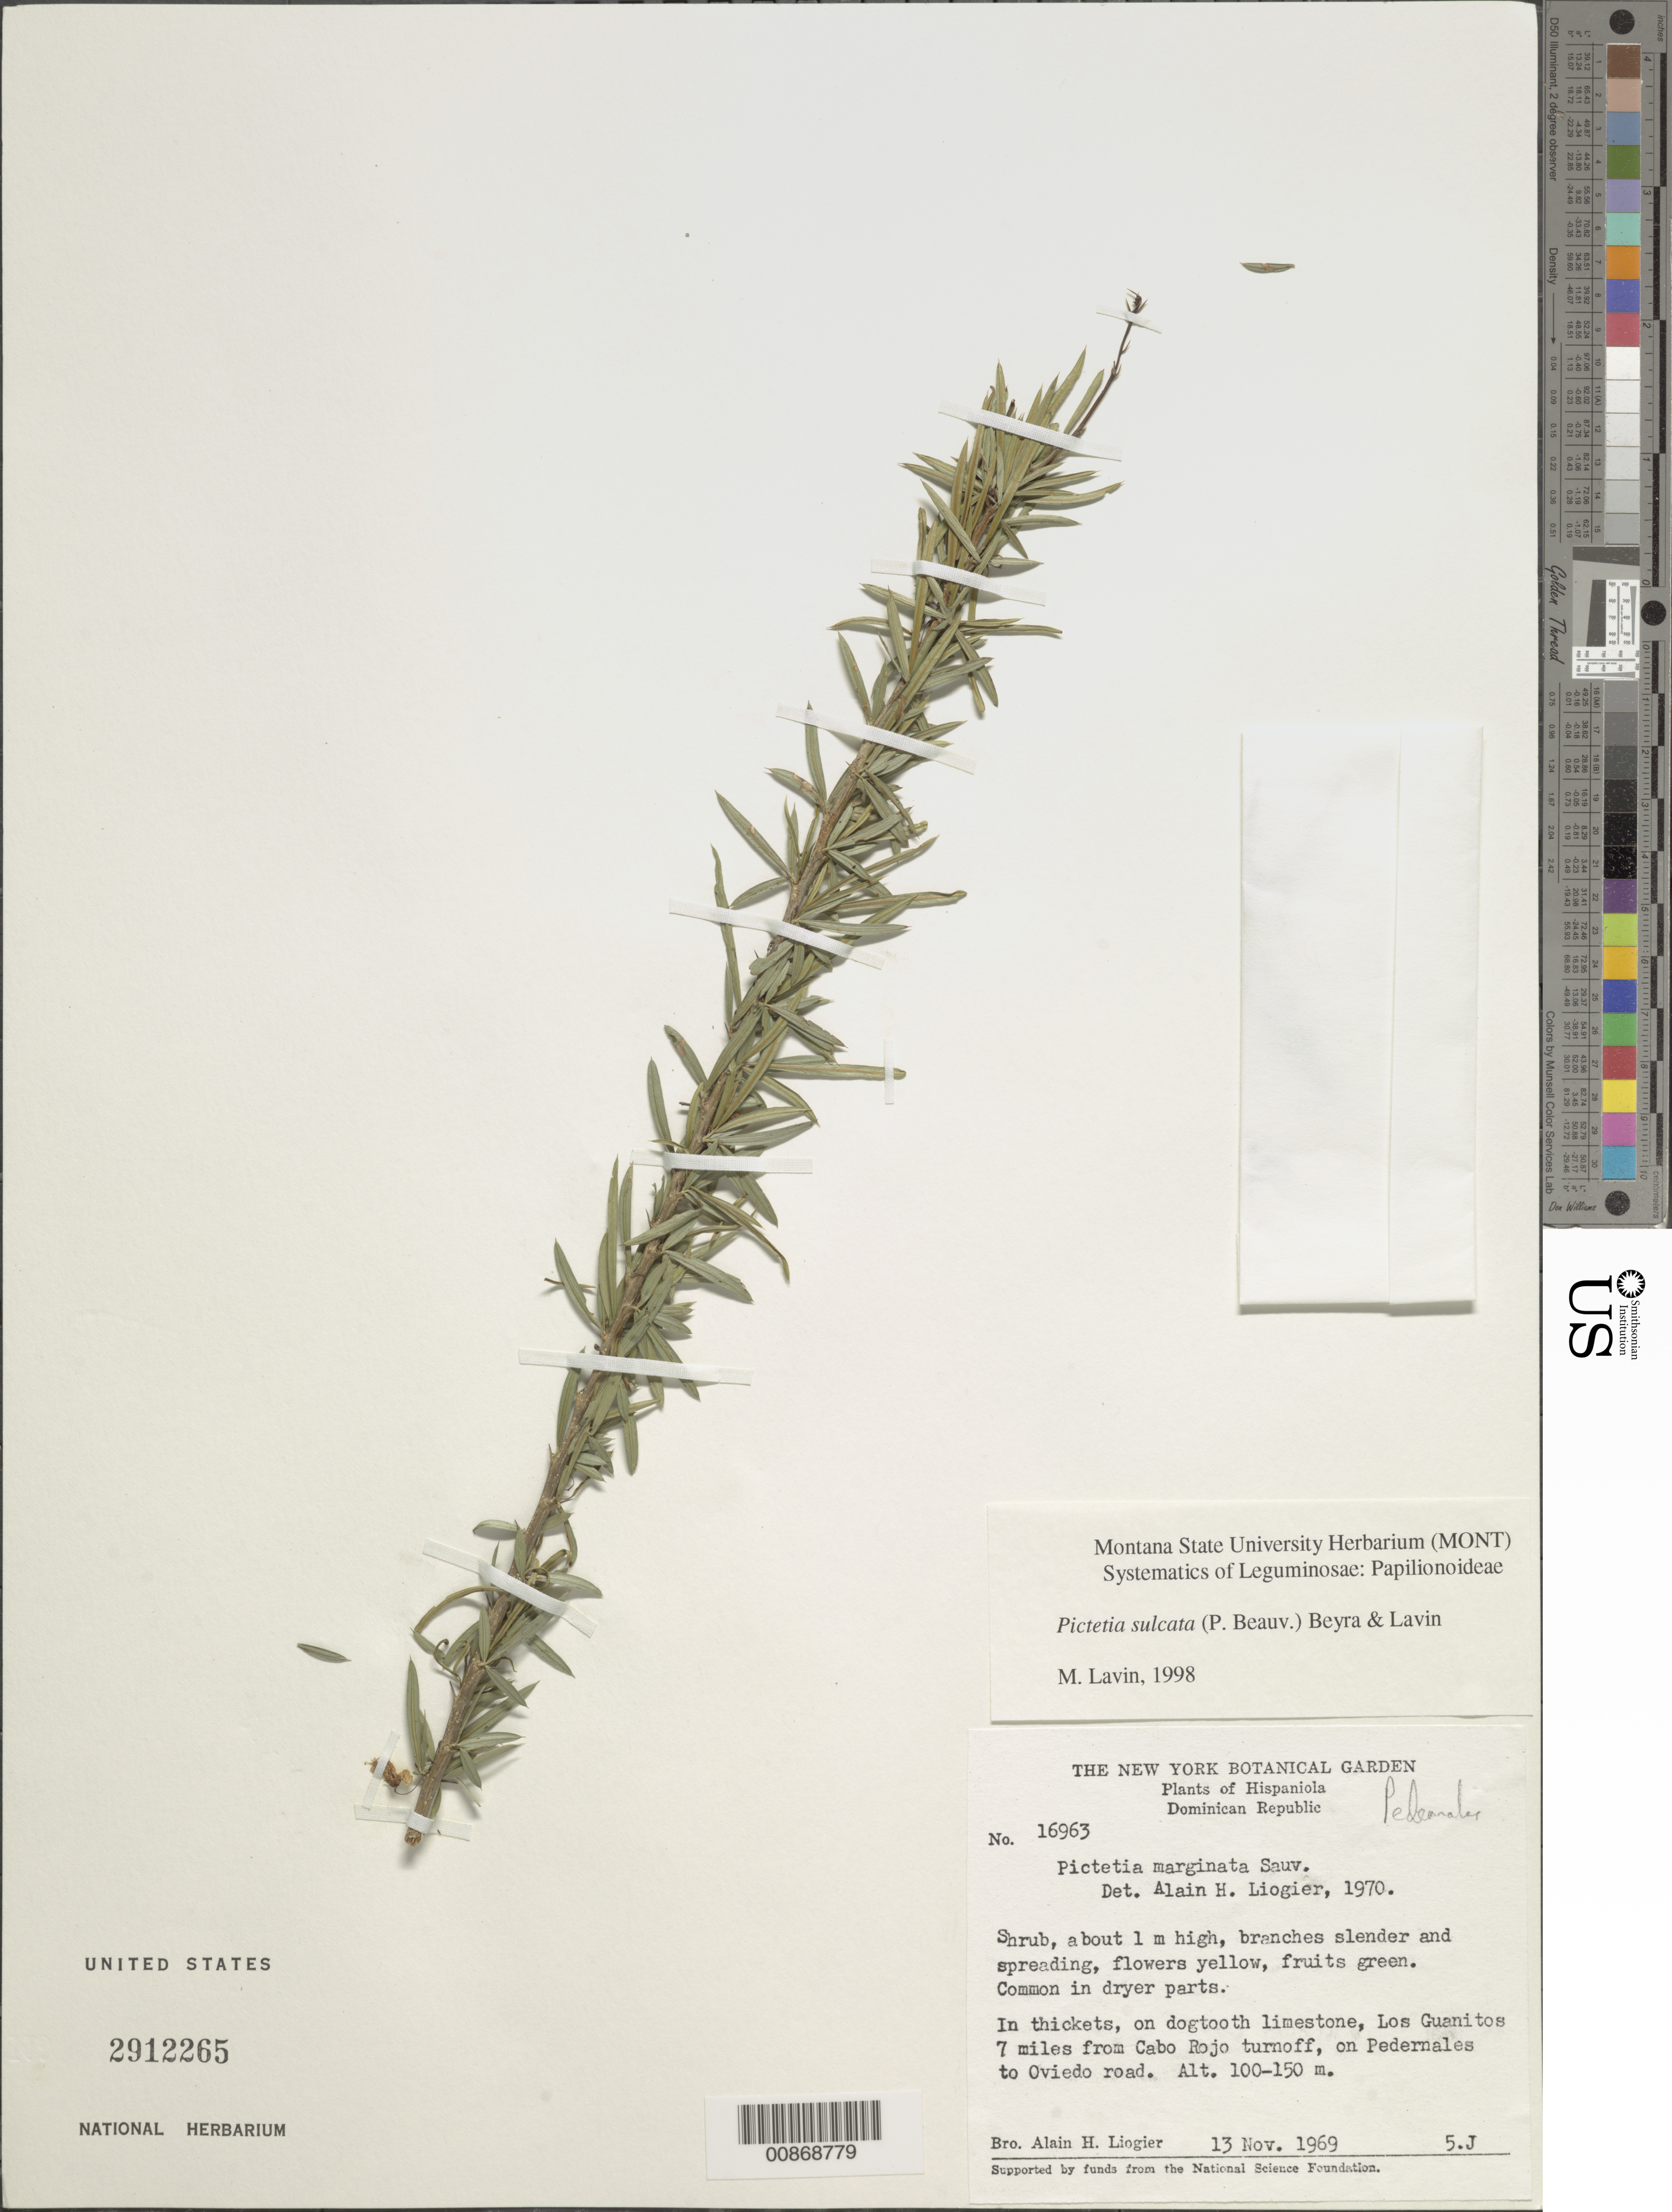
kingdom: Plantae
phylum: Tracheophyta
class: Magnoliopsida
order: Fabales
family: Fabaceae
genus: Pictetia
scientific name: Pictetia sulcata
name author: (P. Beauv.) Beyra & Lavin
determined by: Lavin, M.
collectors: A. H. Liogier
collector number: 16963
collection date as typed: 13 Nov 1969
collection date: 1969-11-13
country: Dominican Republic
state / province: Pedernales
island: Hispaniola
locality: Los Guanitos 7 miles from Cabo Rojo turnoff, on Pedernales to Oviedo road.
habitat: In thickets, on dogtooth limestone.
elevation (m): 100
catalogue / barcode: US 2912265